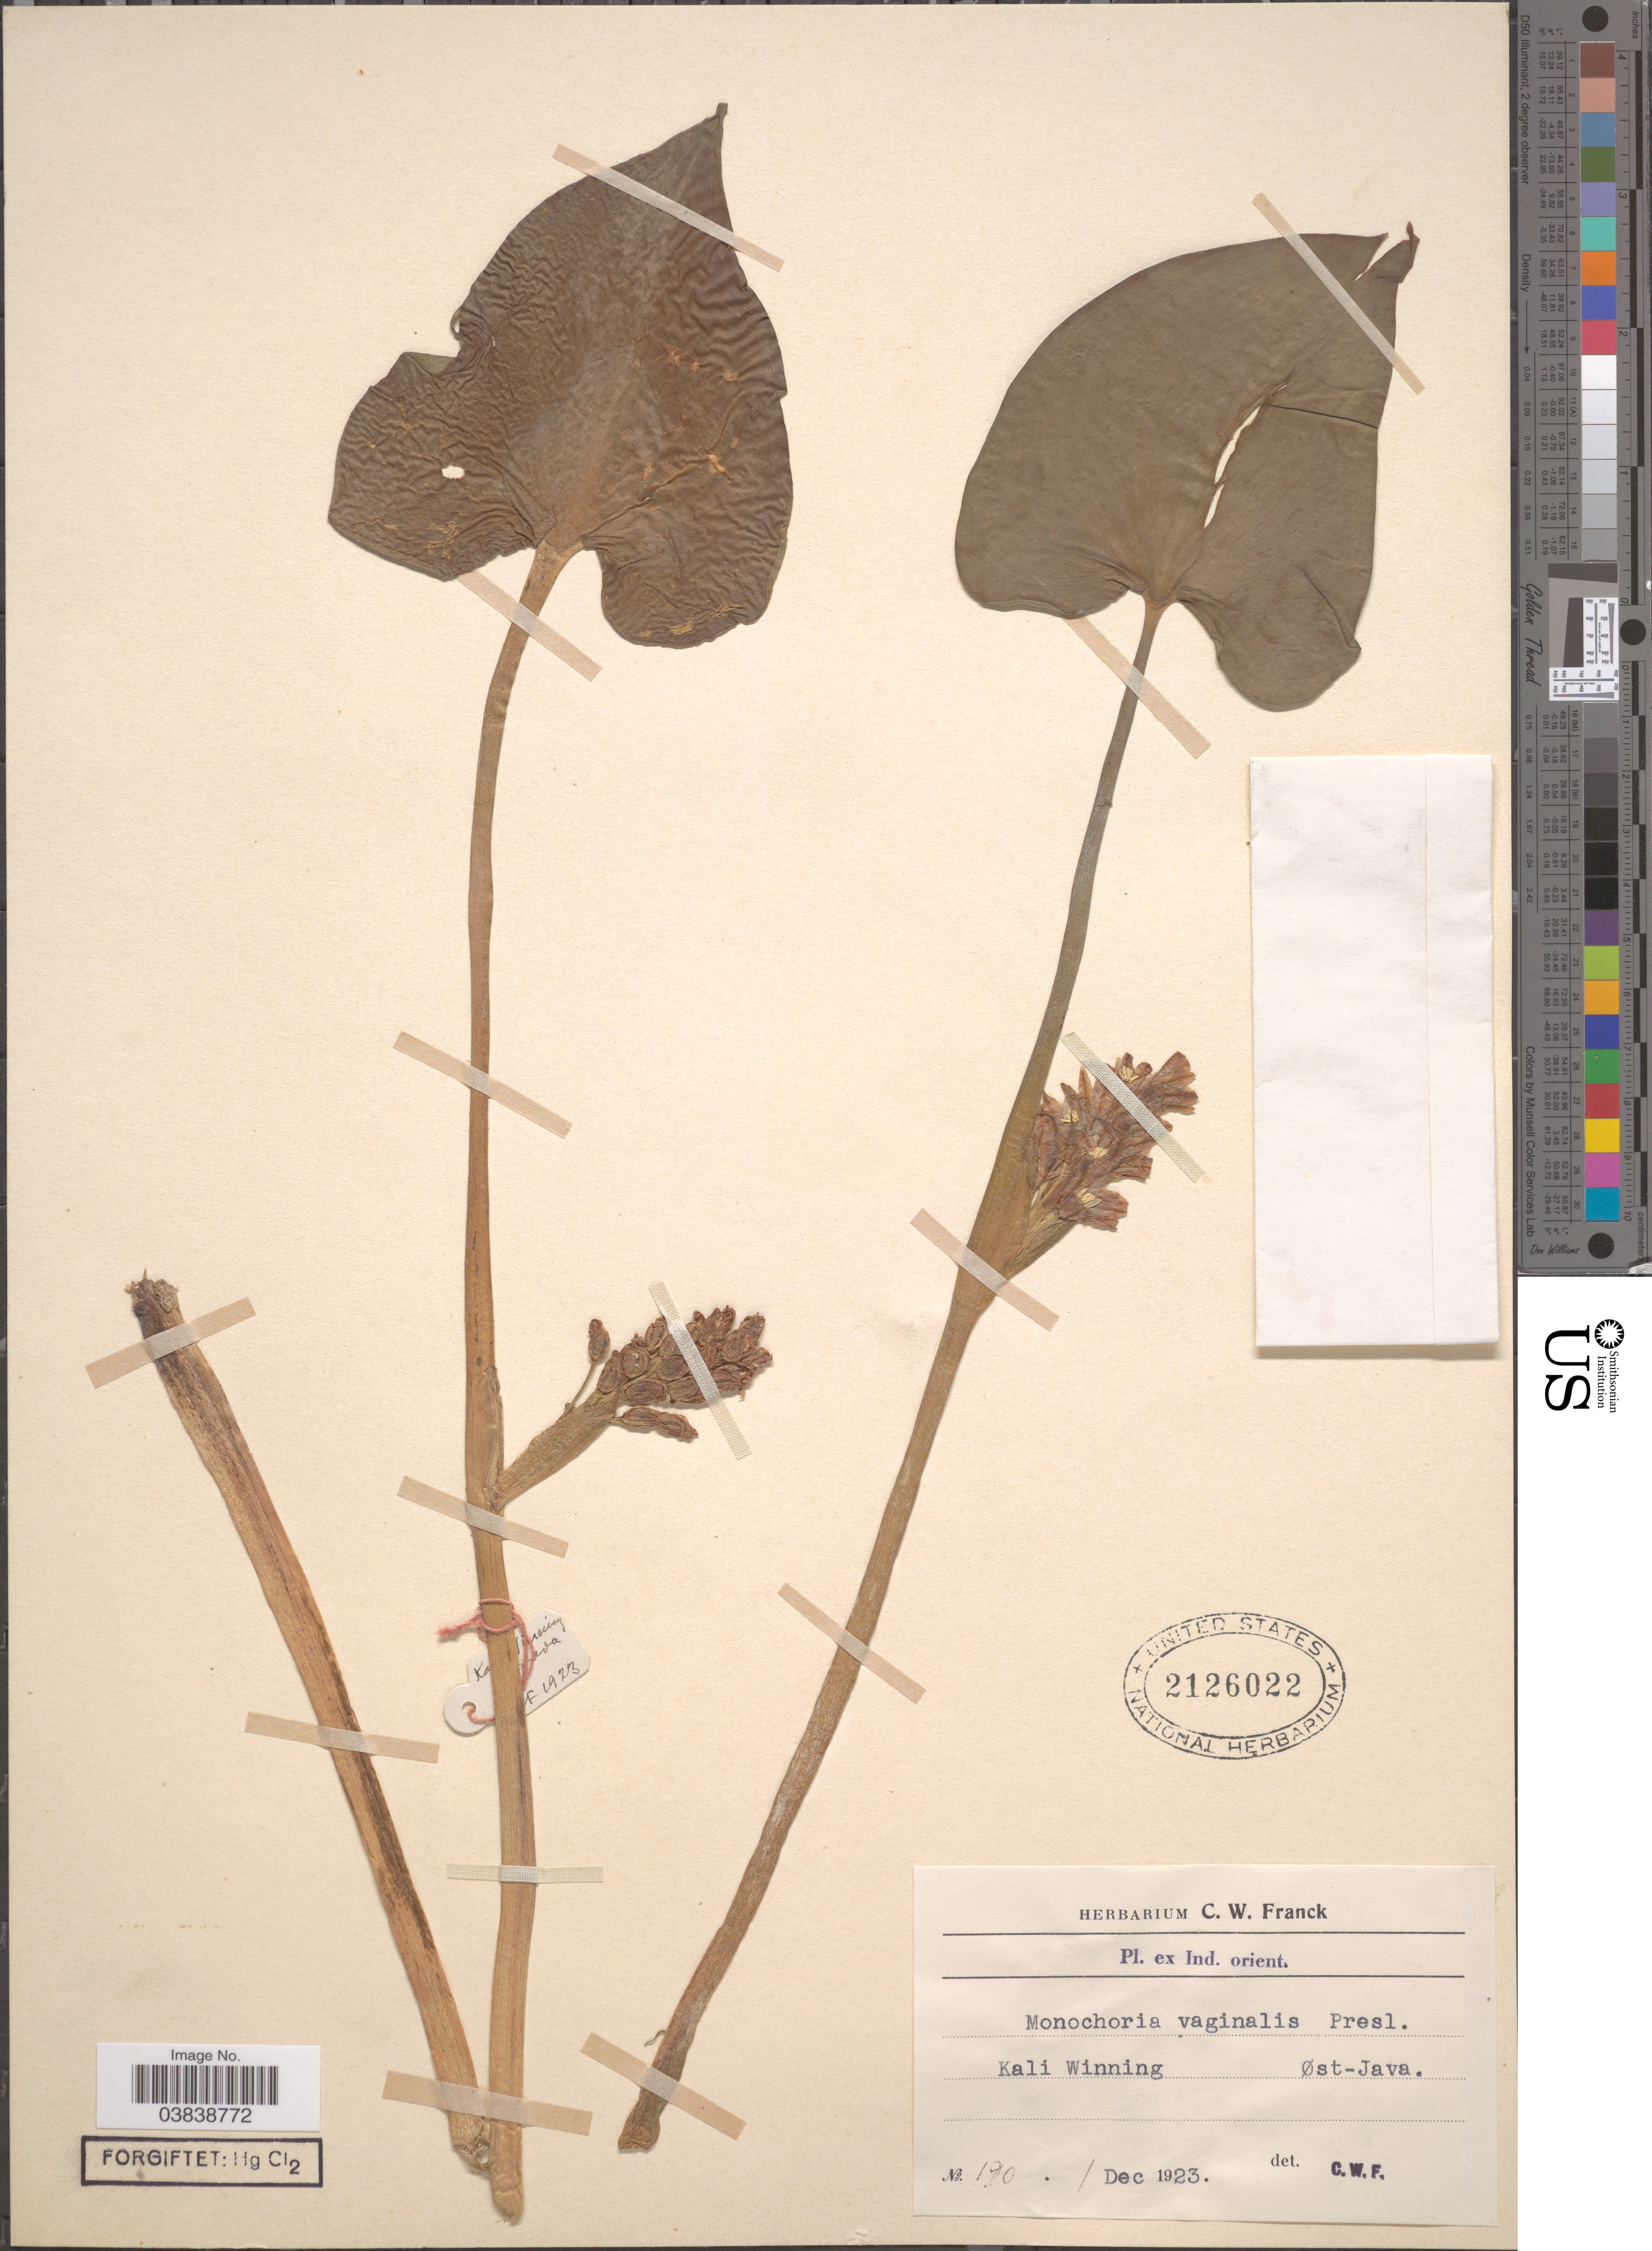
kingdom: Plantae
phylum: Tracheophyta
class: Liliopsida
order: Commelinales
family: Pontederiaceae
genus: Monochoria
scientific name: Monochoria vaginalis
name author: (Burm. f.) C. Presl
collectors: C. Franck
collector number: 190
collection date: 1923-12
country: Indonesia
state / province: Java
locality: Ind. Orient. [unsure placement] Kali Winning. Øst-Java.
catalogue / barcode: US 2126022